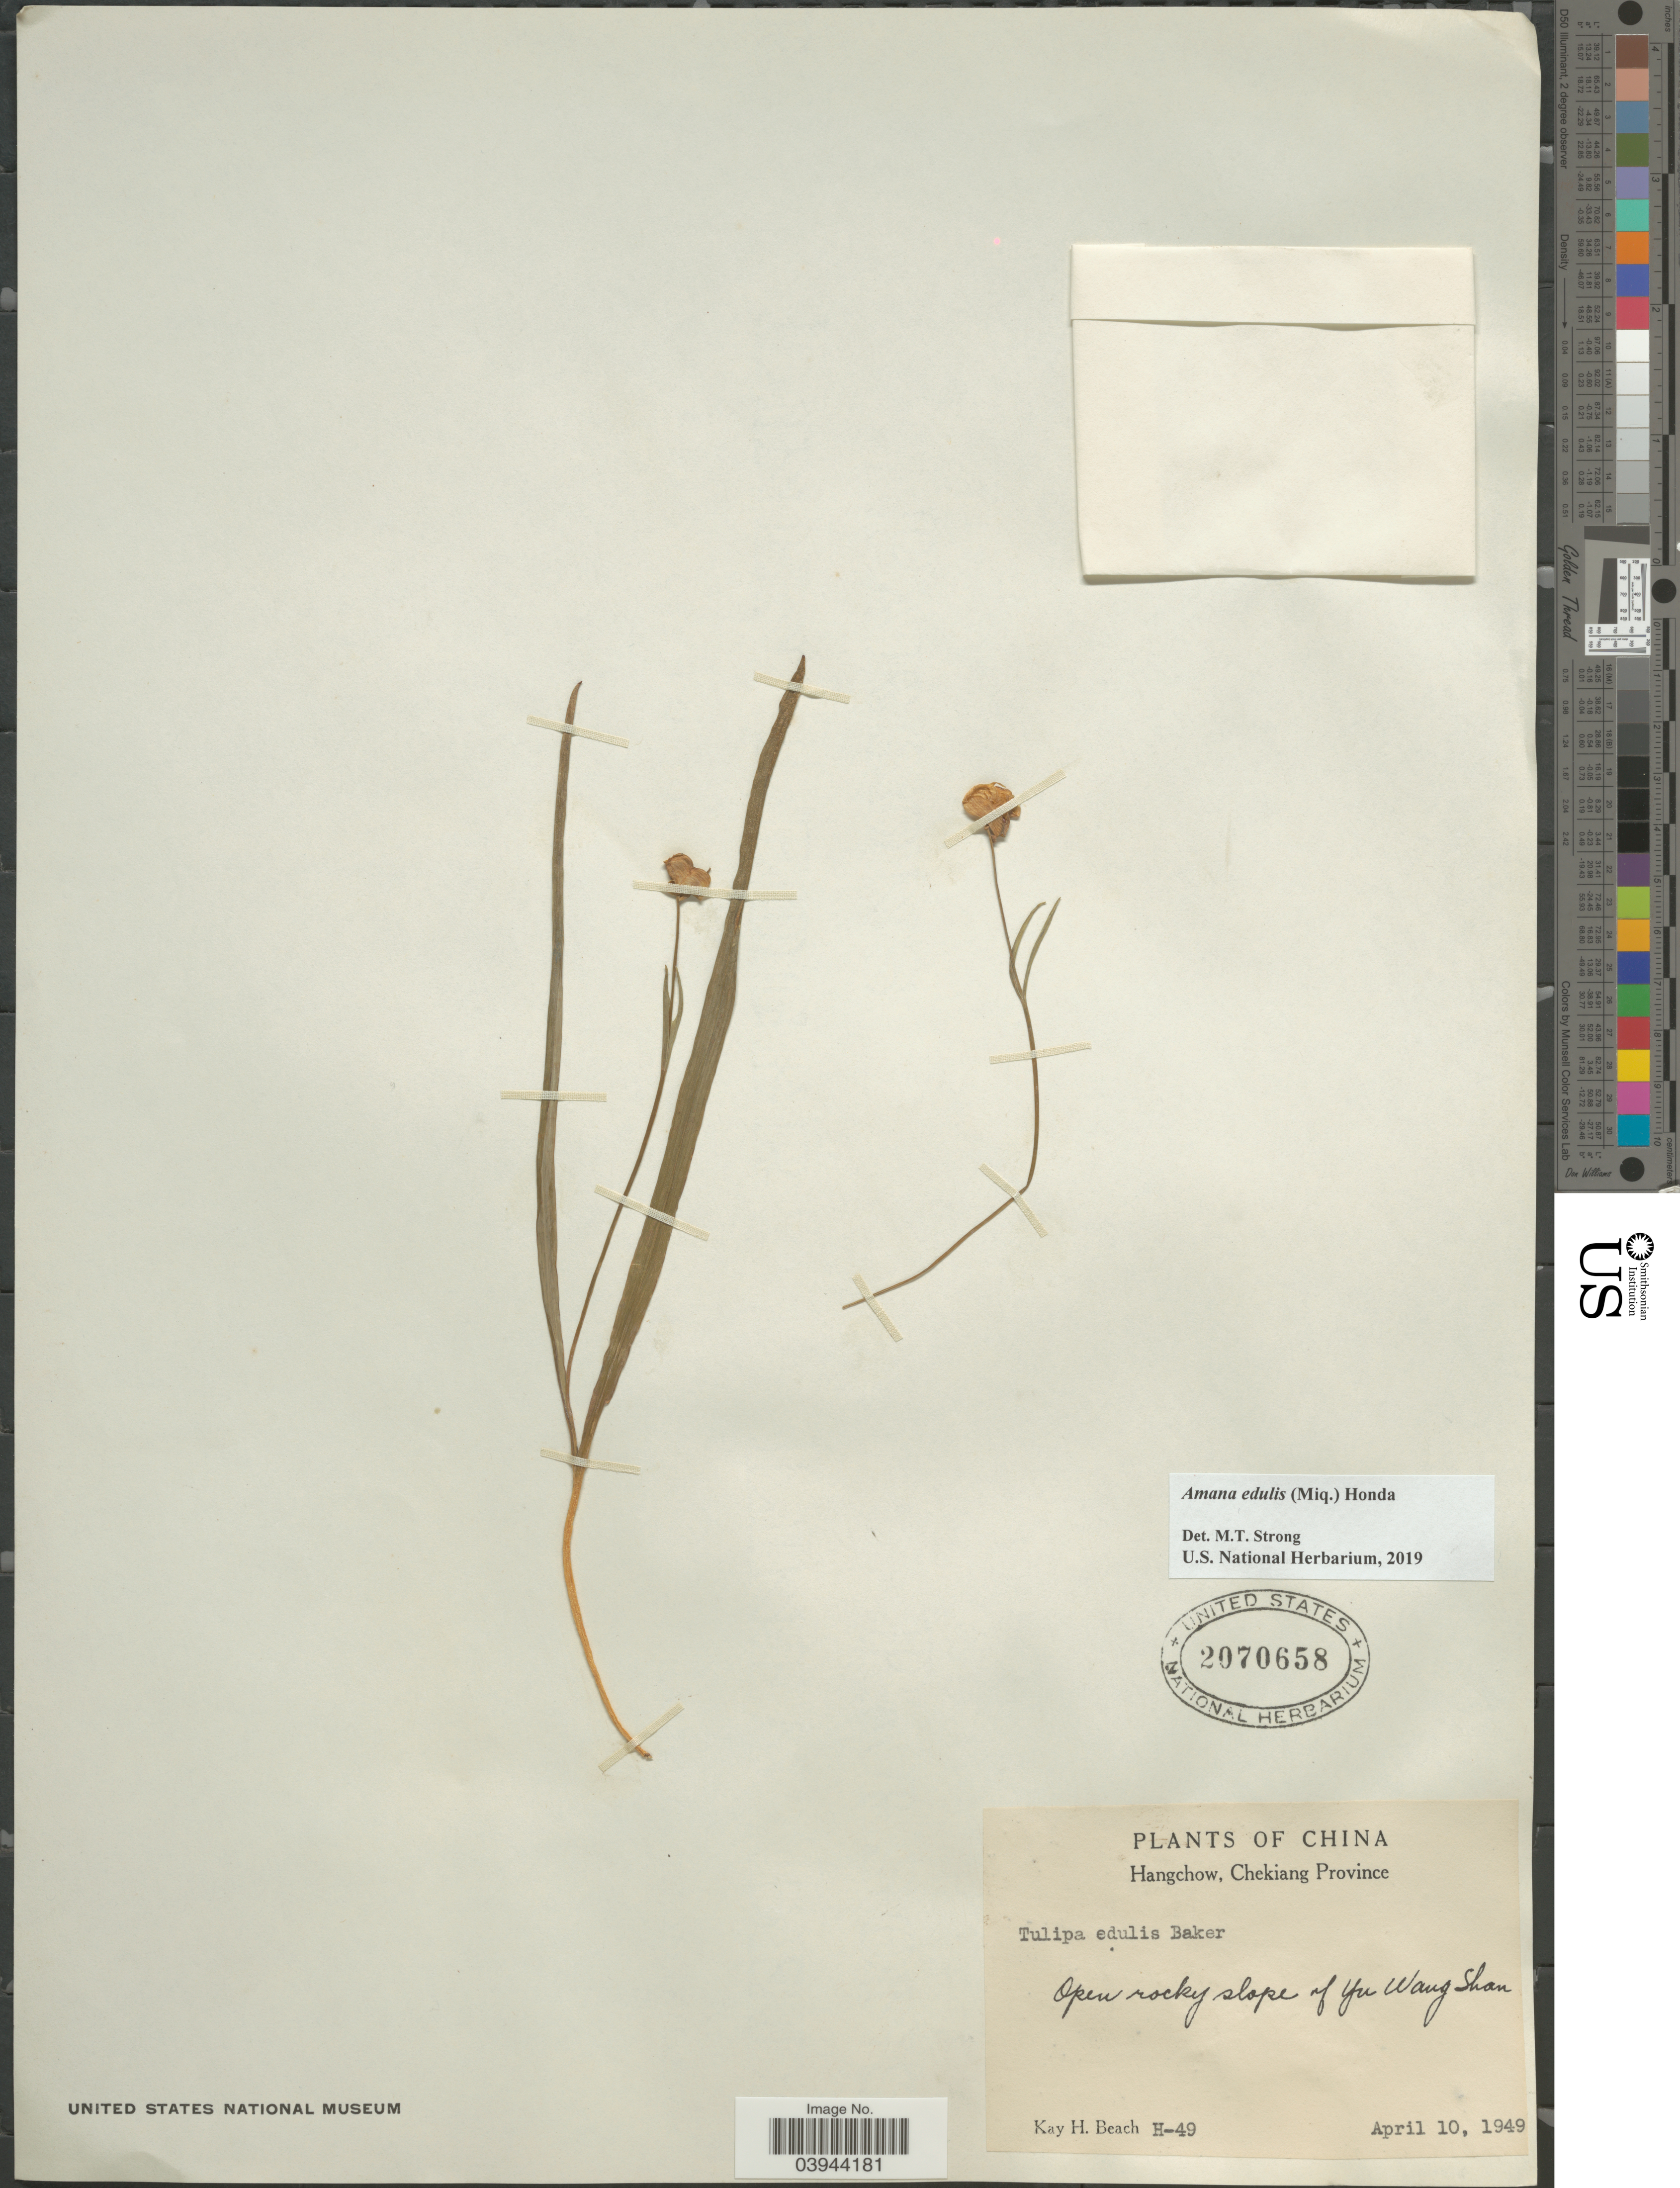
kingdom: Plantae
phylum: Tracheophyta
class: Liliopsida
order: Liliales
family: Liliaceae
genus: Amana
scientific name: Amana edulis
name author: (Miq.) Honda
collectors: K. H. Beach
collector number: H-49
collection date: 1949-04-10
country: China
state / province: Zhejiang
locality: Hangchow, Chekiang Province. Open rocky slope of Yu Wang Shan.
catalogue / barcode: US 2070658